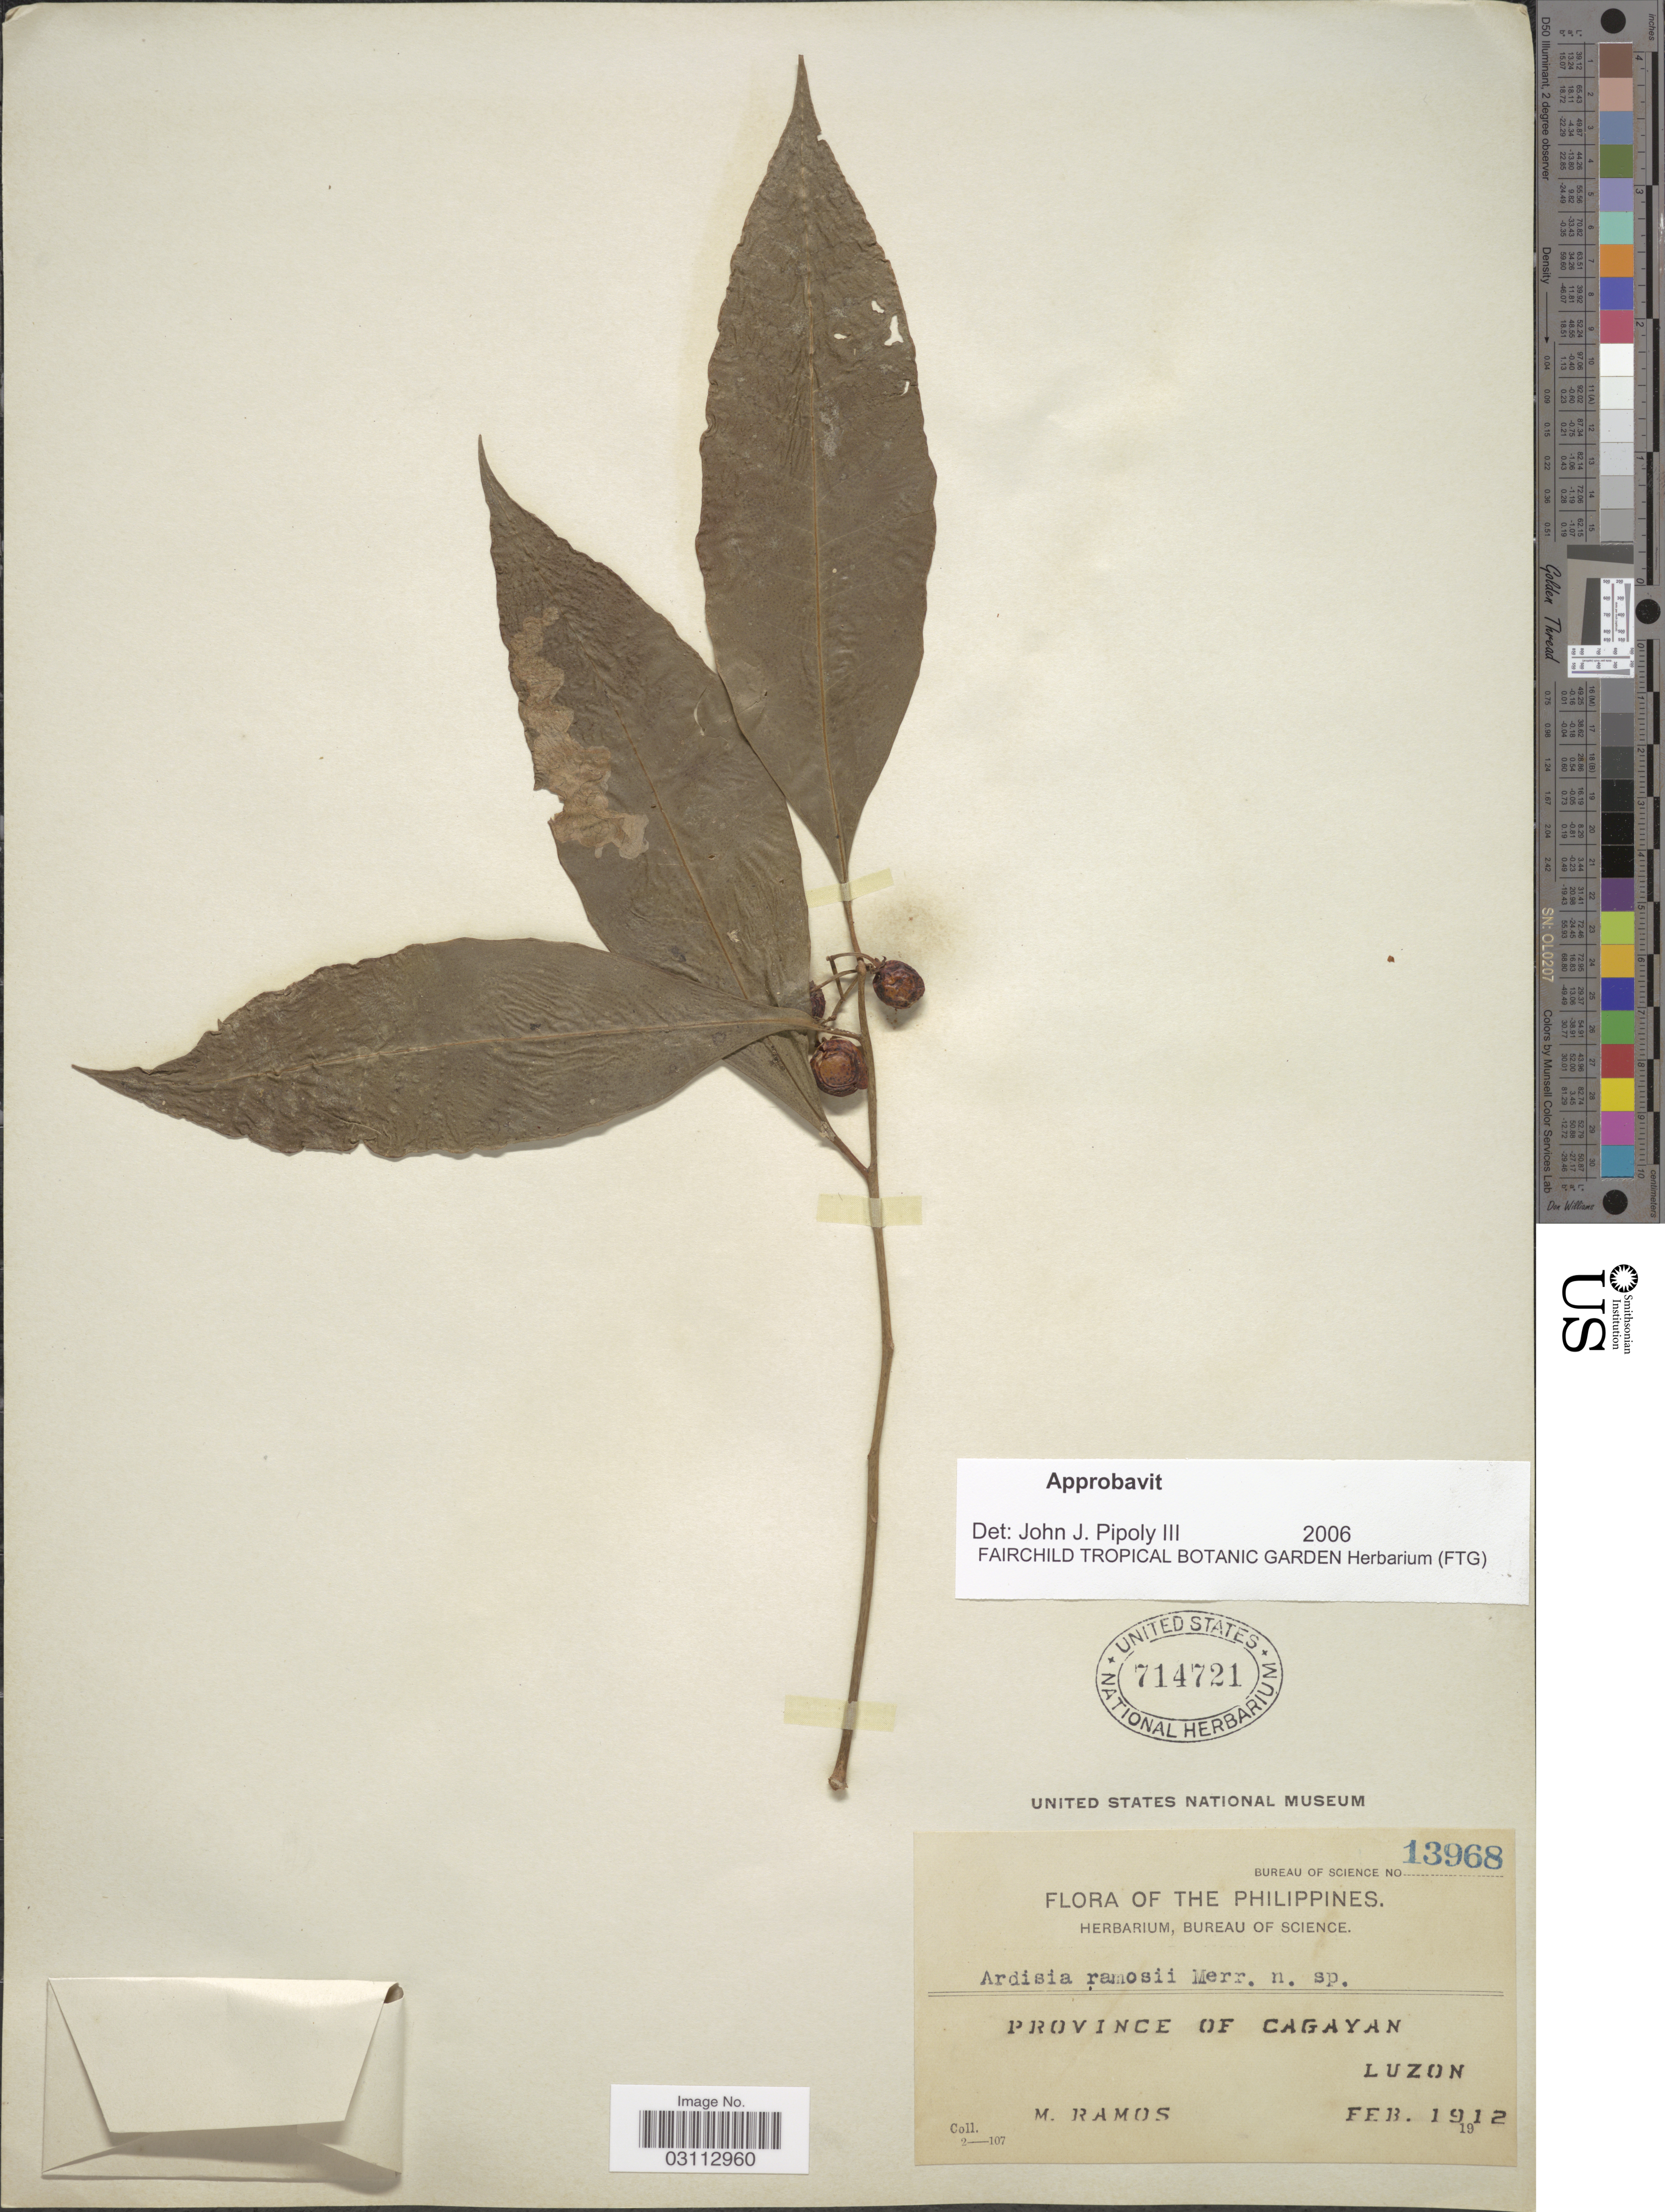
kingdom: Plantae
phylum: Tracheophyta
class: Magnoliopsida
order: Ericales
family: Primulaceae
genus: Ardisia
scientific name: Ardisia ramosii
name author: Merr.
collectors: M. Ramos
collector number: Bureau of Science 13968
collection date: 1912-02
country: Philippines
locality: Province of Cagayan. Luzon.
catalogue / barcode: US 714721